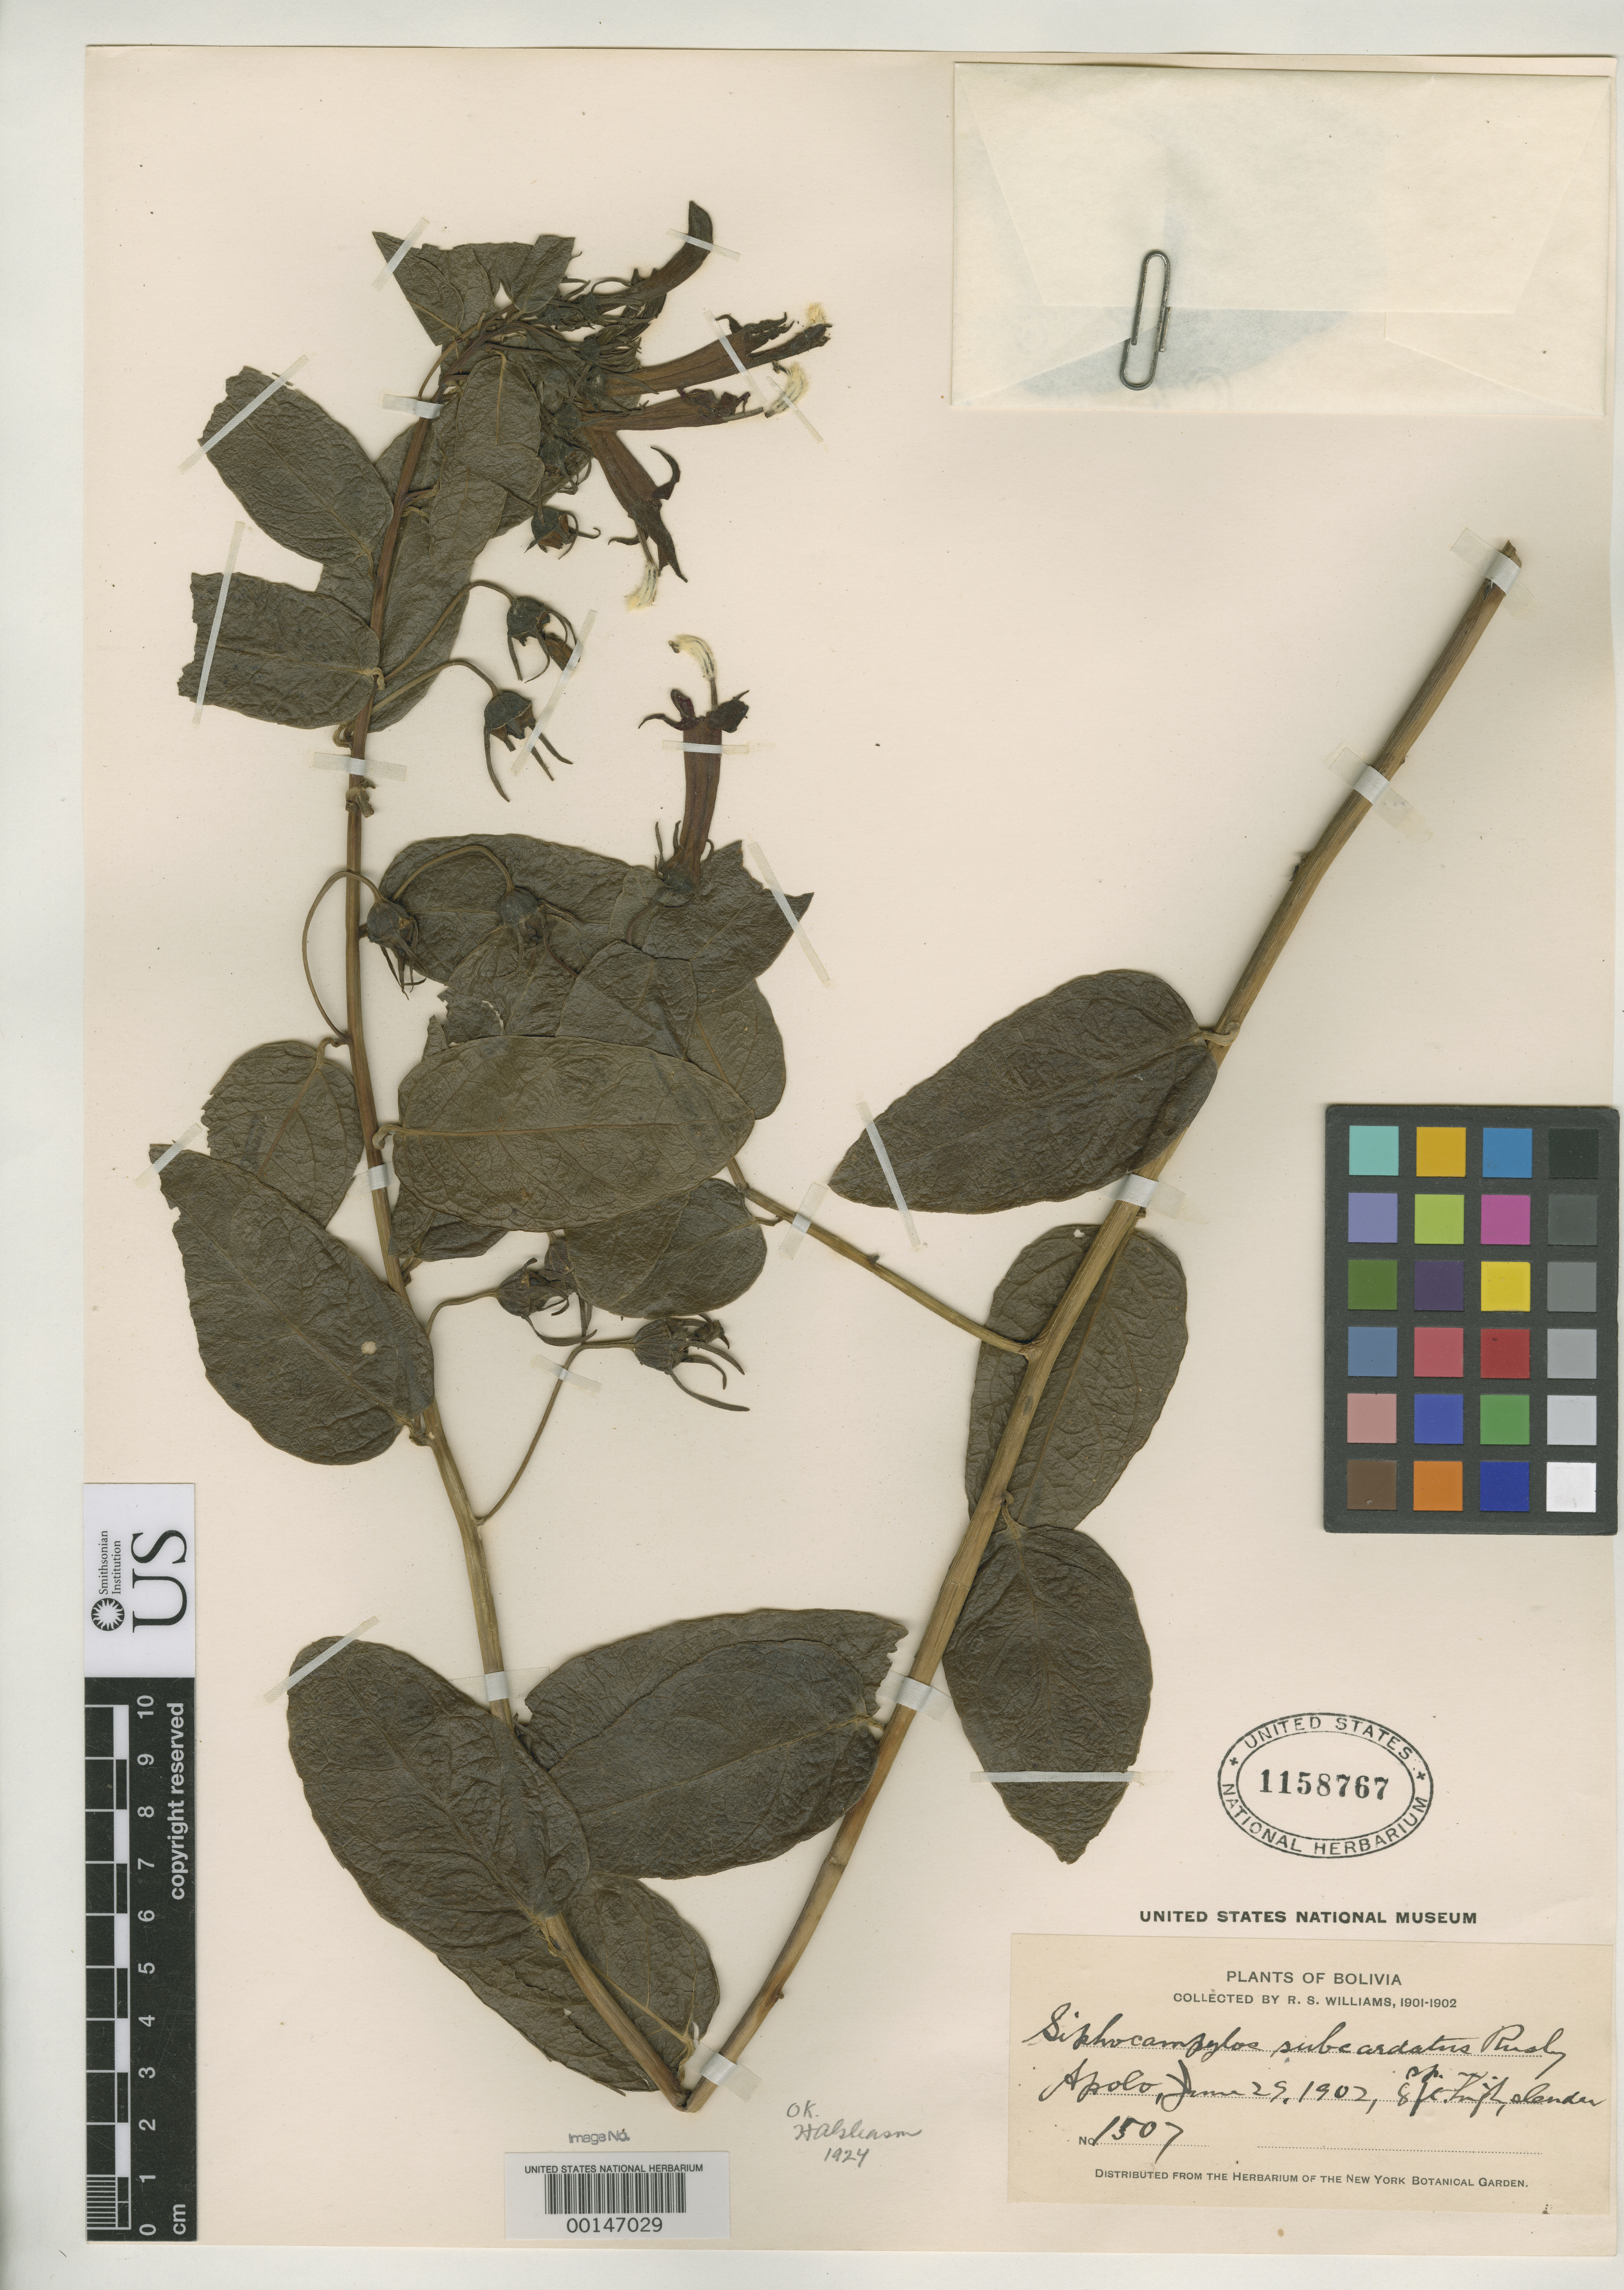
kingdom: Plantae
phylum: Tracheophyta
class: Magnoliopsida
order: Asterales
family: Campanulaceae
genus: Siphocampylus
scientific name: Siphocampylus subcordatus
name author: Rusby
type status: Isotype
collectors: R. S. Williams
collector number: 1507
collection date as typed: Jun. 29, 1902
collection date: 1902-06-29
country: Bolivia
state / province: La Paz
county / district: Franz Tamayo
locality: Apolo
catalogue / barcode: US 1158767